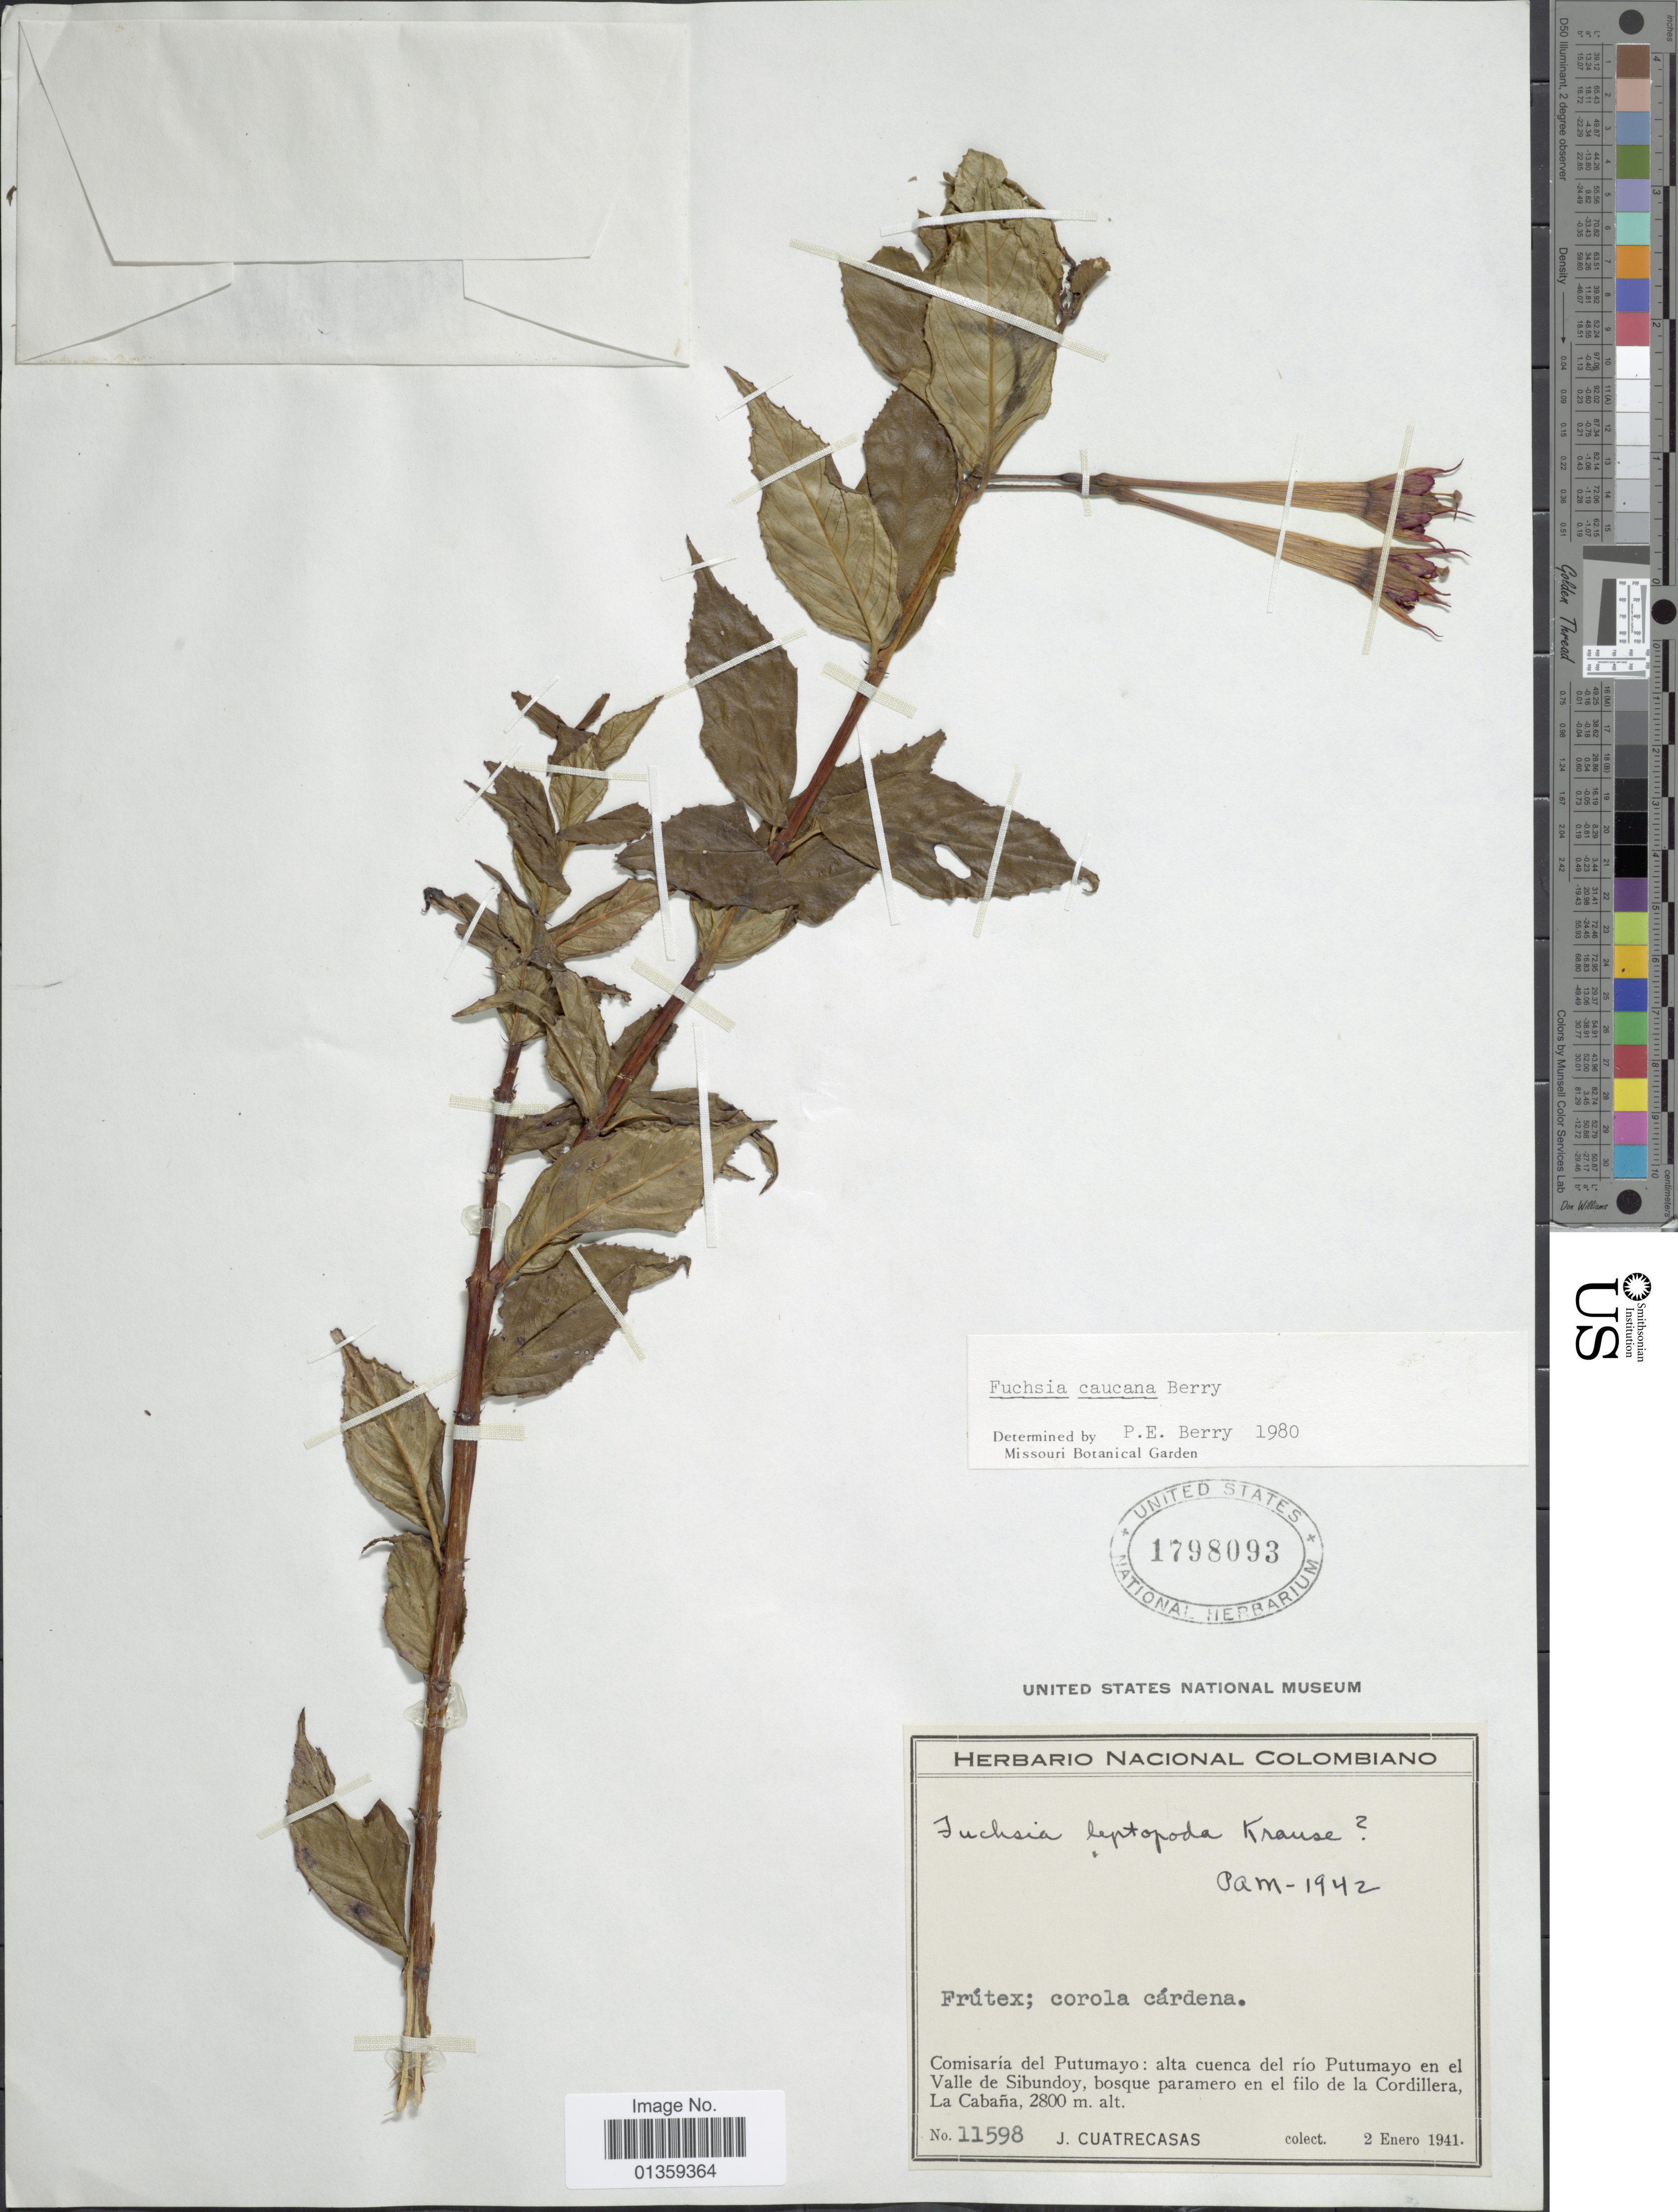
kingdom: Plantae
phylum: Tracheophyta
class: Magnoliopsida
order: Myrtales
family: Onagraceae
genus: Fuchsia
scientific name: Fuchsia caucana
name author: P.E. Berry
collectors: J. Cuatrecasas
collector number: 11598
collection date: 1941-01-02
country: Colombia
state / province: Putumayo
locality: Alta cuenca del río Putumayo en el Valle de Sibundoy, bosque paramero en el filo de la Cordillera, La Cabaña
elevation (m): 2800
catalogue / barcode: US 1798093